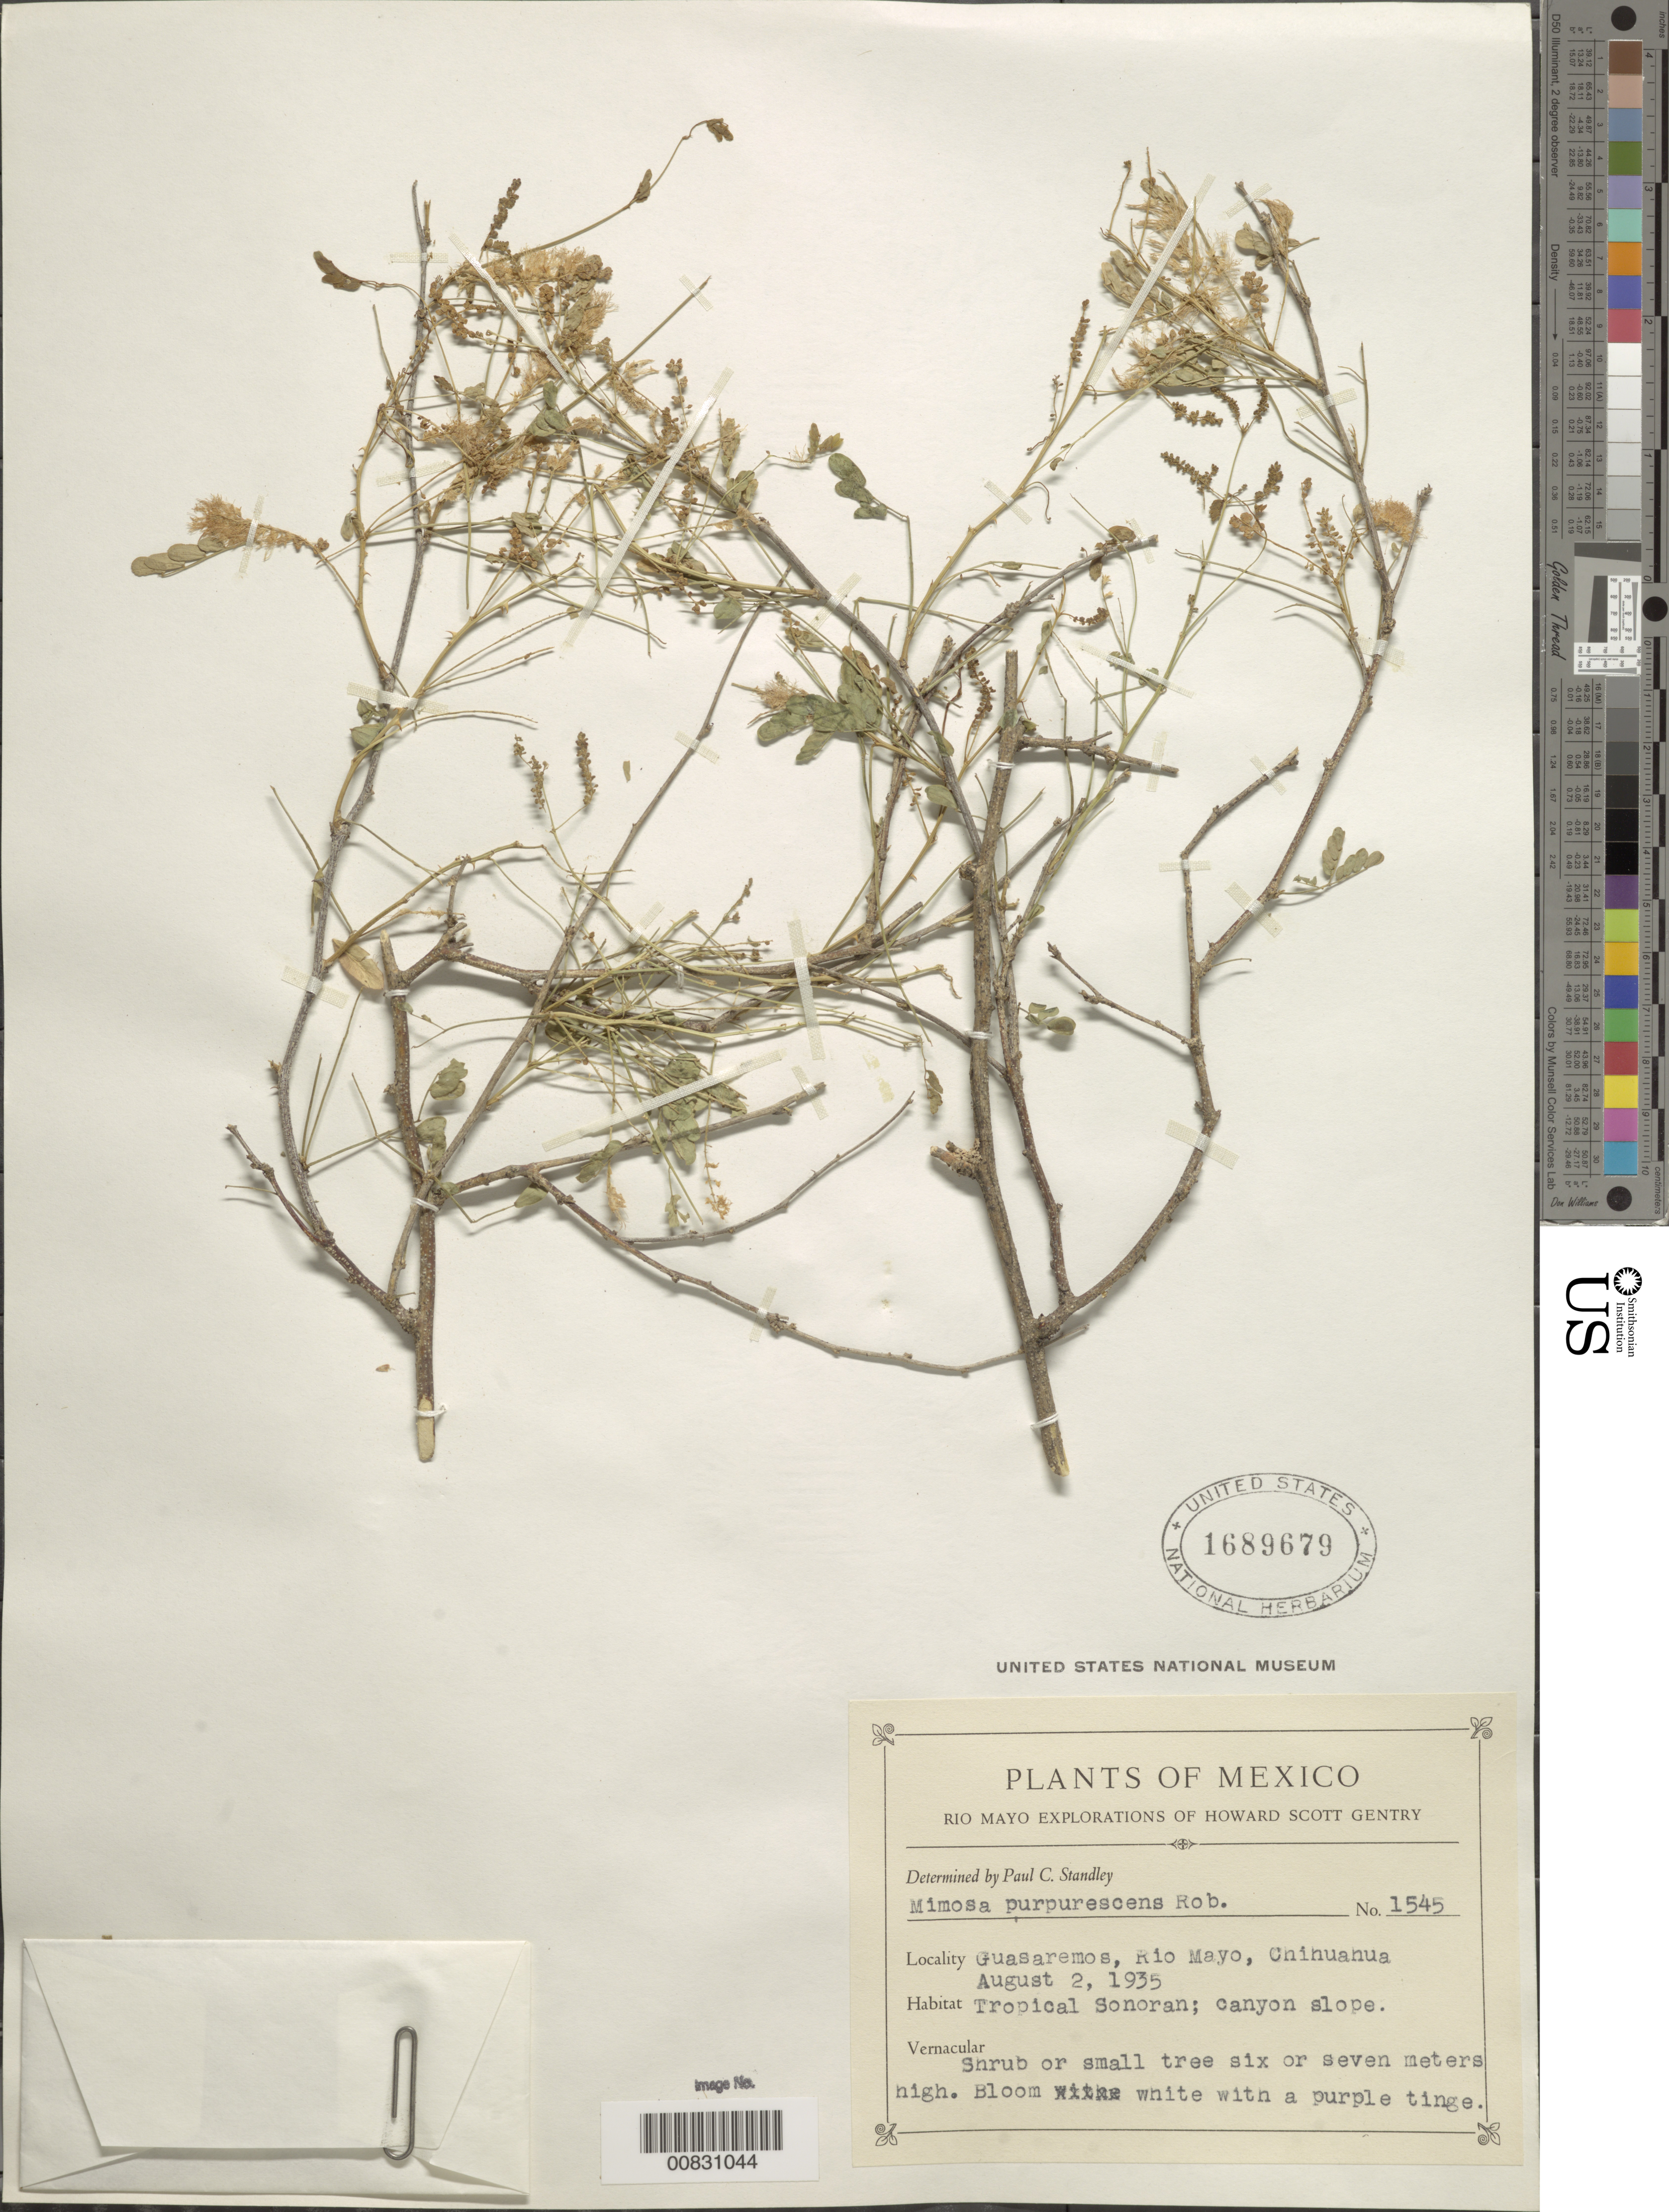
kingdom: Plantae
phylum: Tracheophyta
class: Magnoliopsida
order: Fabales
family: Fabaceae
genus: Mimosa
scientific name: Mimosa purpurascens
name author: B.L. Rob.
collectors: H. S. Gentry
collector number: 1545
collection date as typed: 02 Aug 1935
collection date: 1935-08-02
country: Mexico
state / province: Chihuahua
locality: Guasaremos, Rio Mayo, Chihuahua.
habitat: Tropical Sonoran; canyon slope.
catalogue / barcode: US 1689679